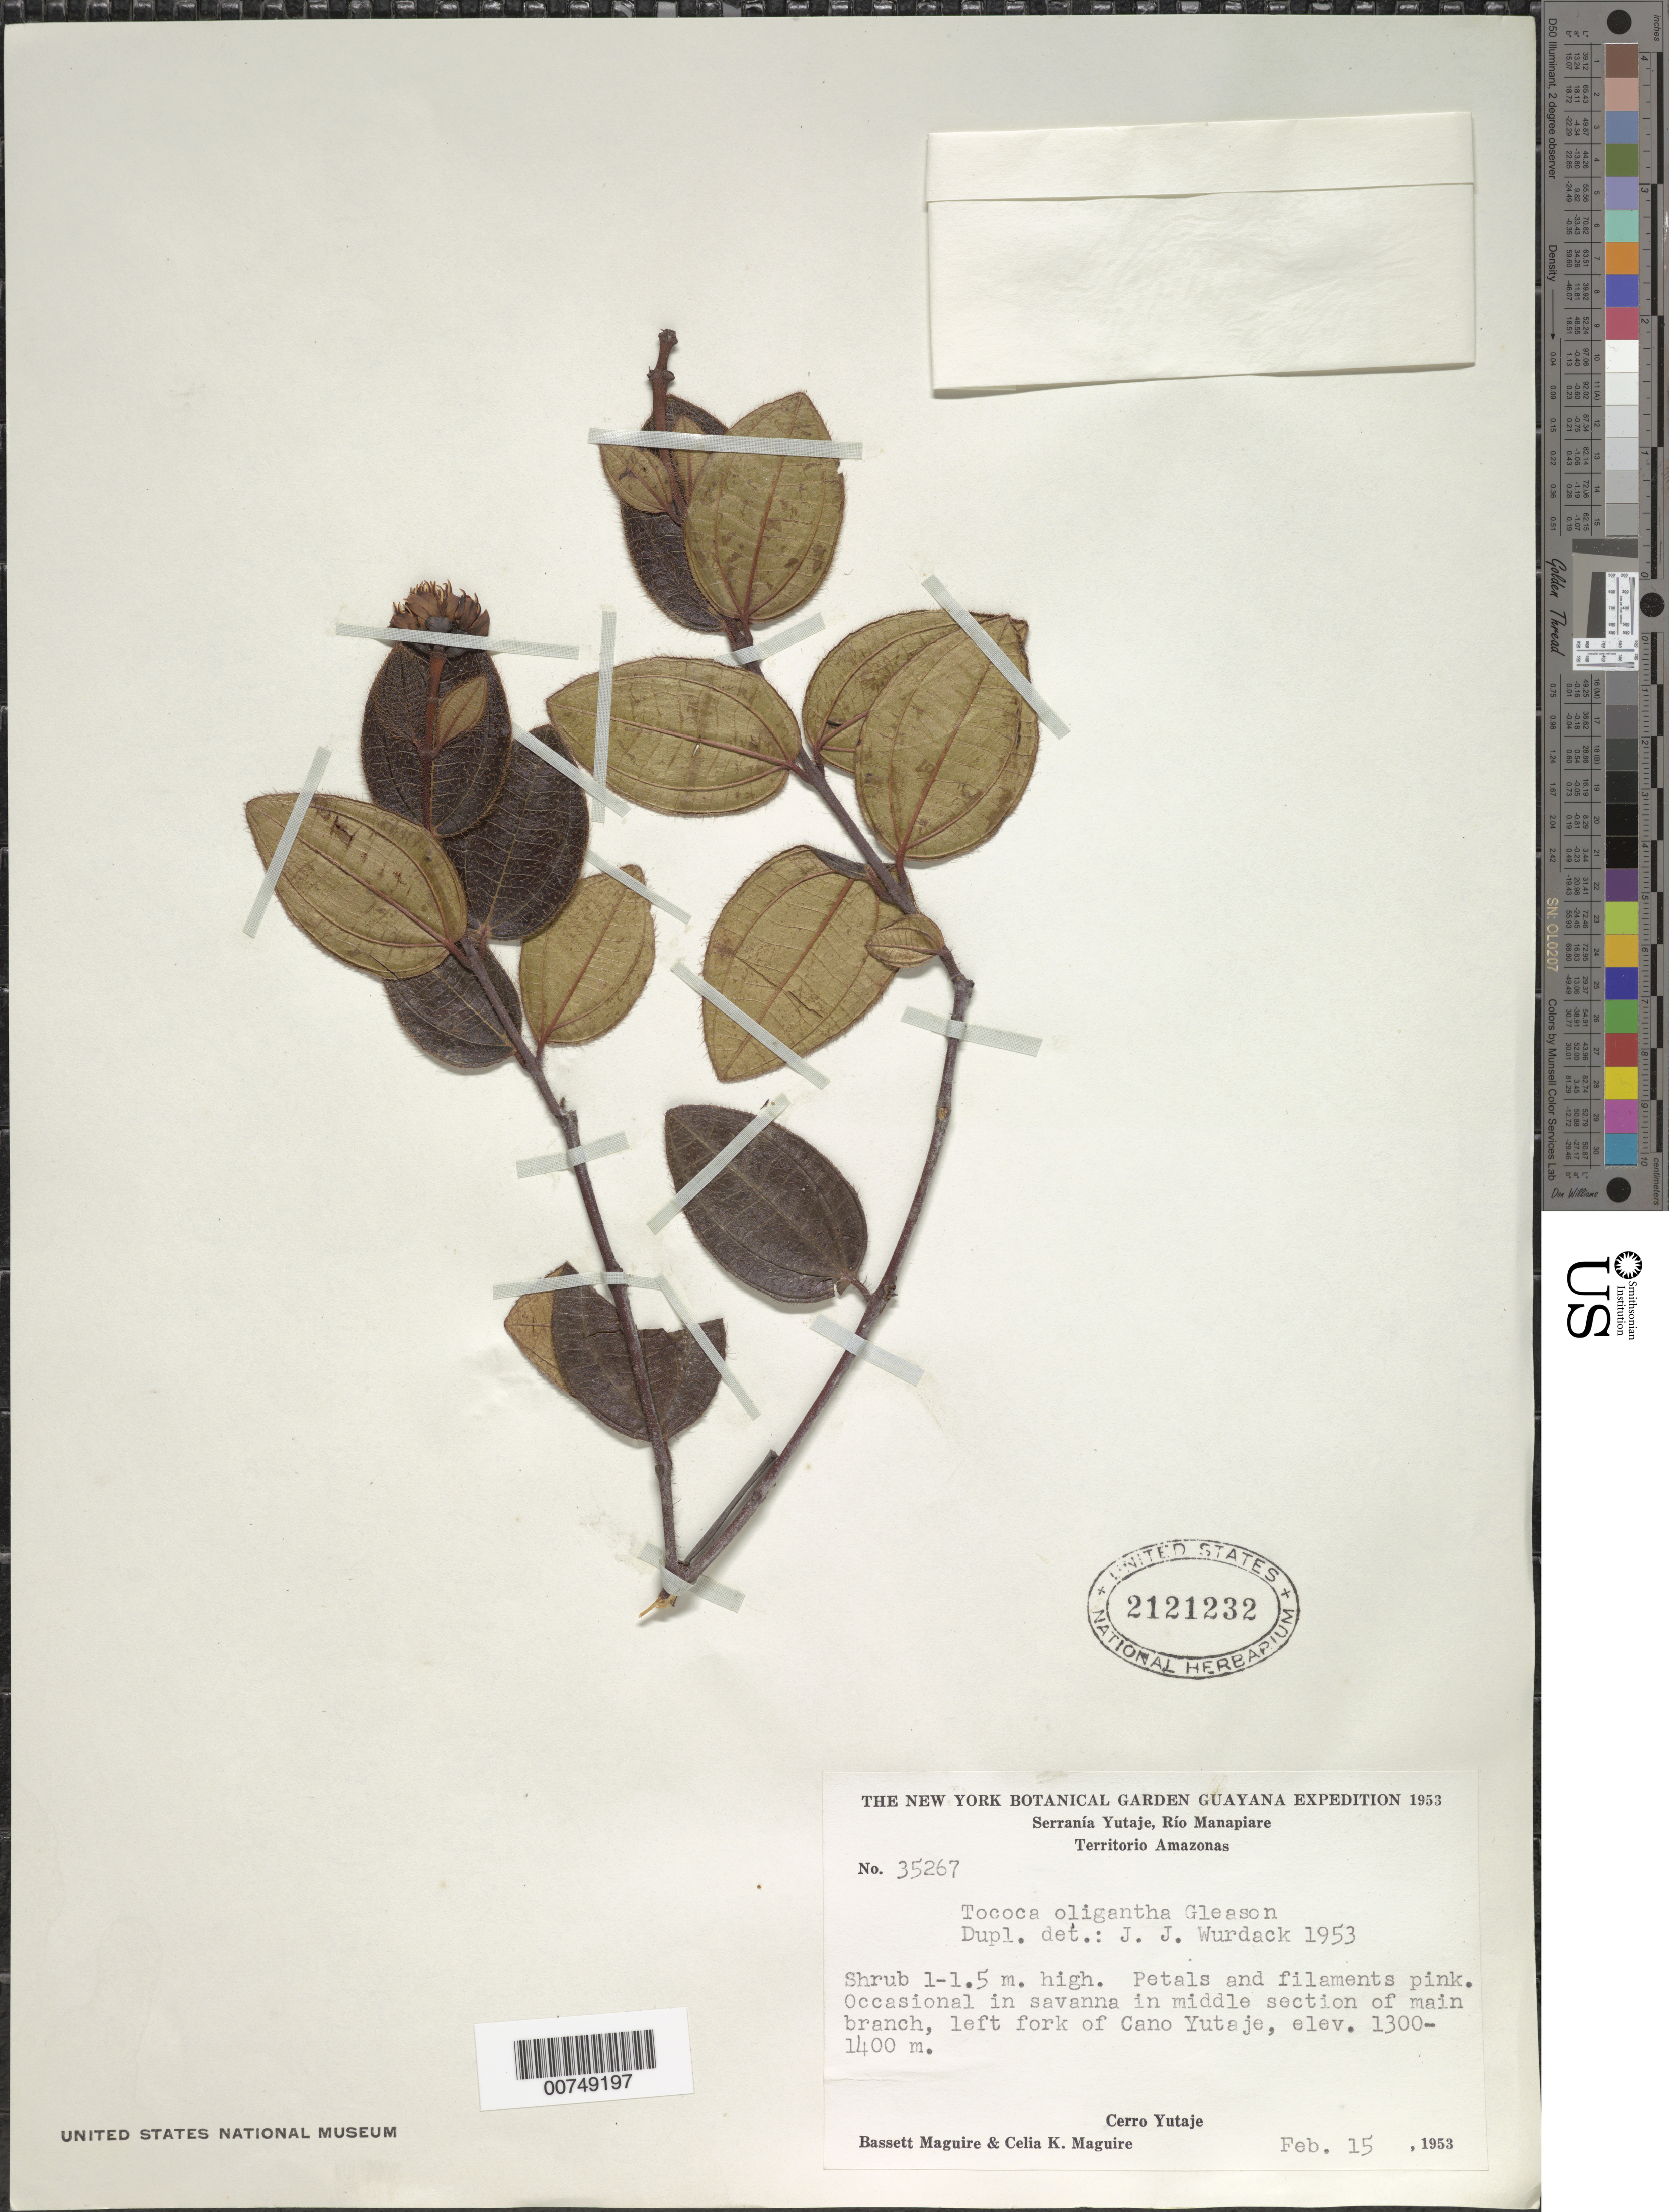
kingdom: Plantae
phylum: Tracheophyta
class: Magnoliopsida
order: Myrtales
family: Melastomataceae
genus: Tococa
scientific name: Tococa oligantha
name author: Gleason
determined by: Wurdack, John J., (US), US (UNITED STATES)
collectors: B. Maguire & C. K. Maguire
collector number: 35267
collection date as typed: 15-Feb-53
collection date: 1953-02-15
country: Venezuela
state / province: Amazonas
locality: Serranía Yutajé, Caño Yutajé, Río Manapiare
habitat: Savanna in middle of section of main branch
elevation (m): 1300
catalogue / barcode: US 2121232